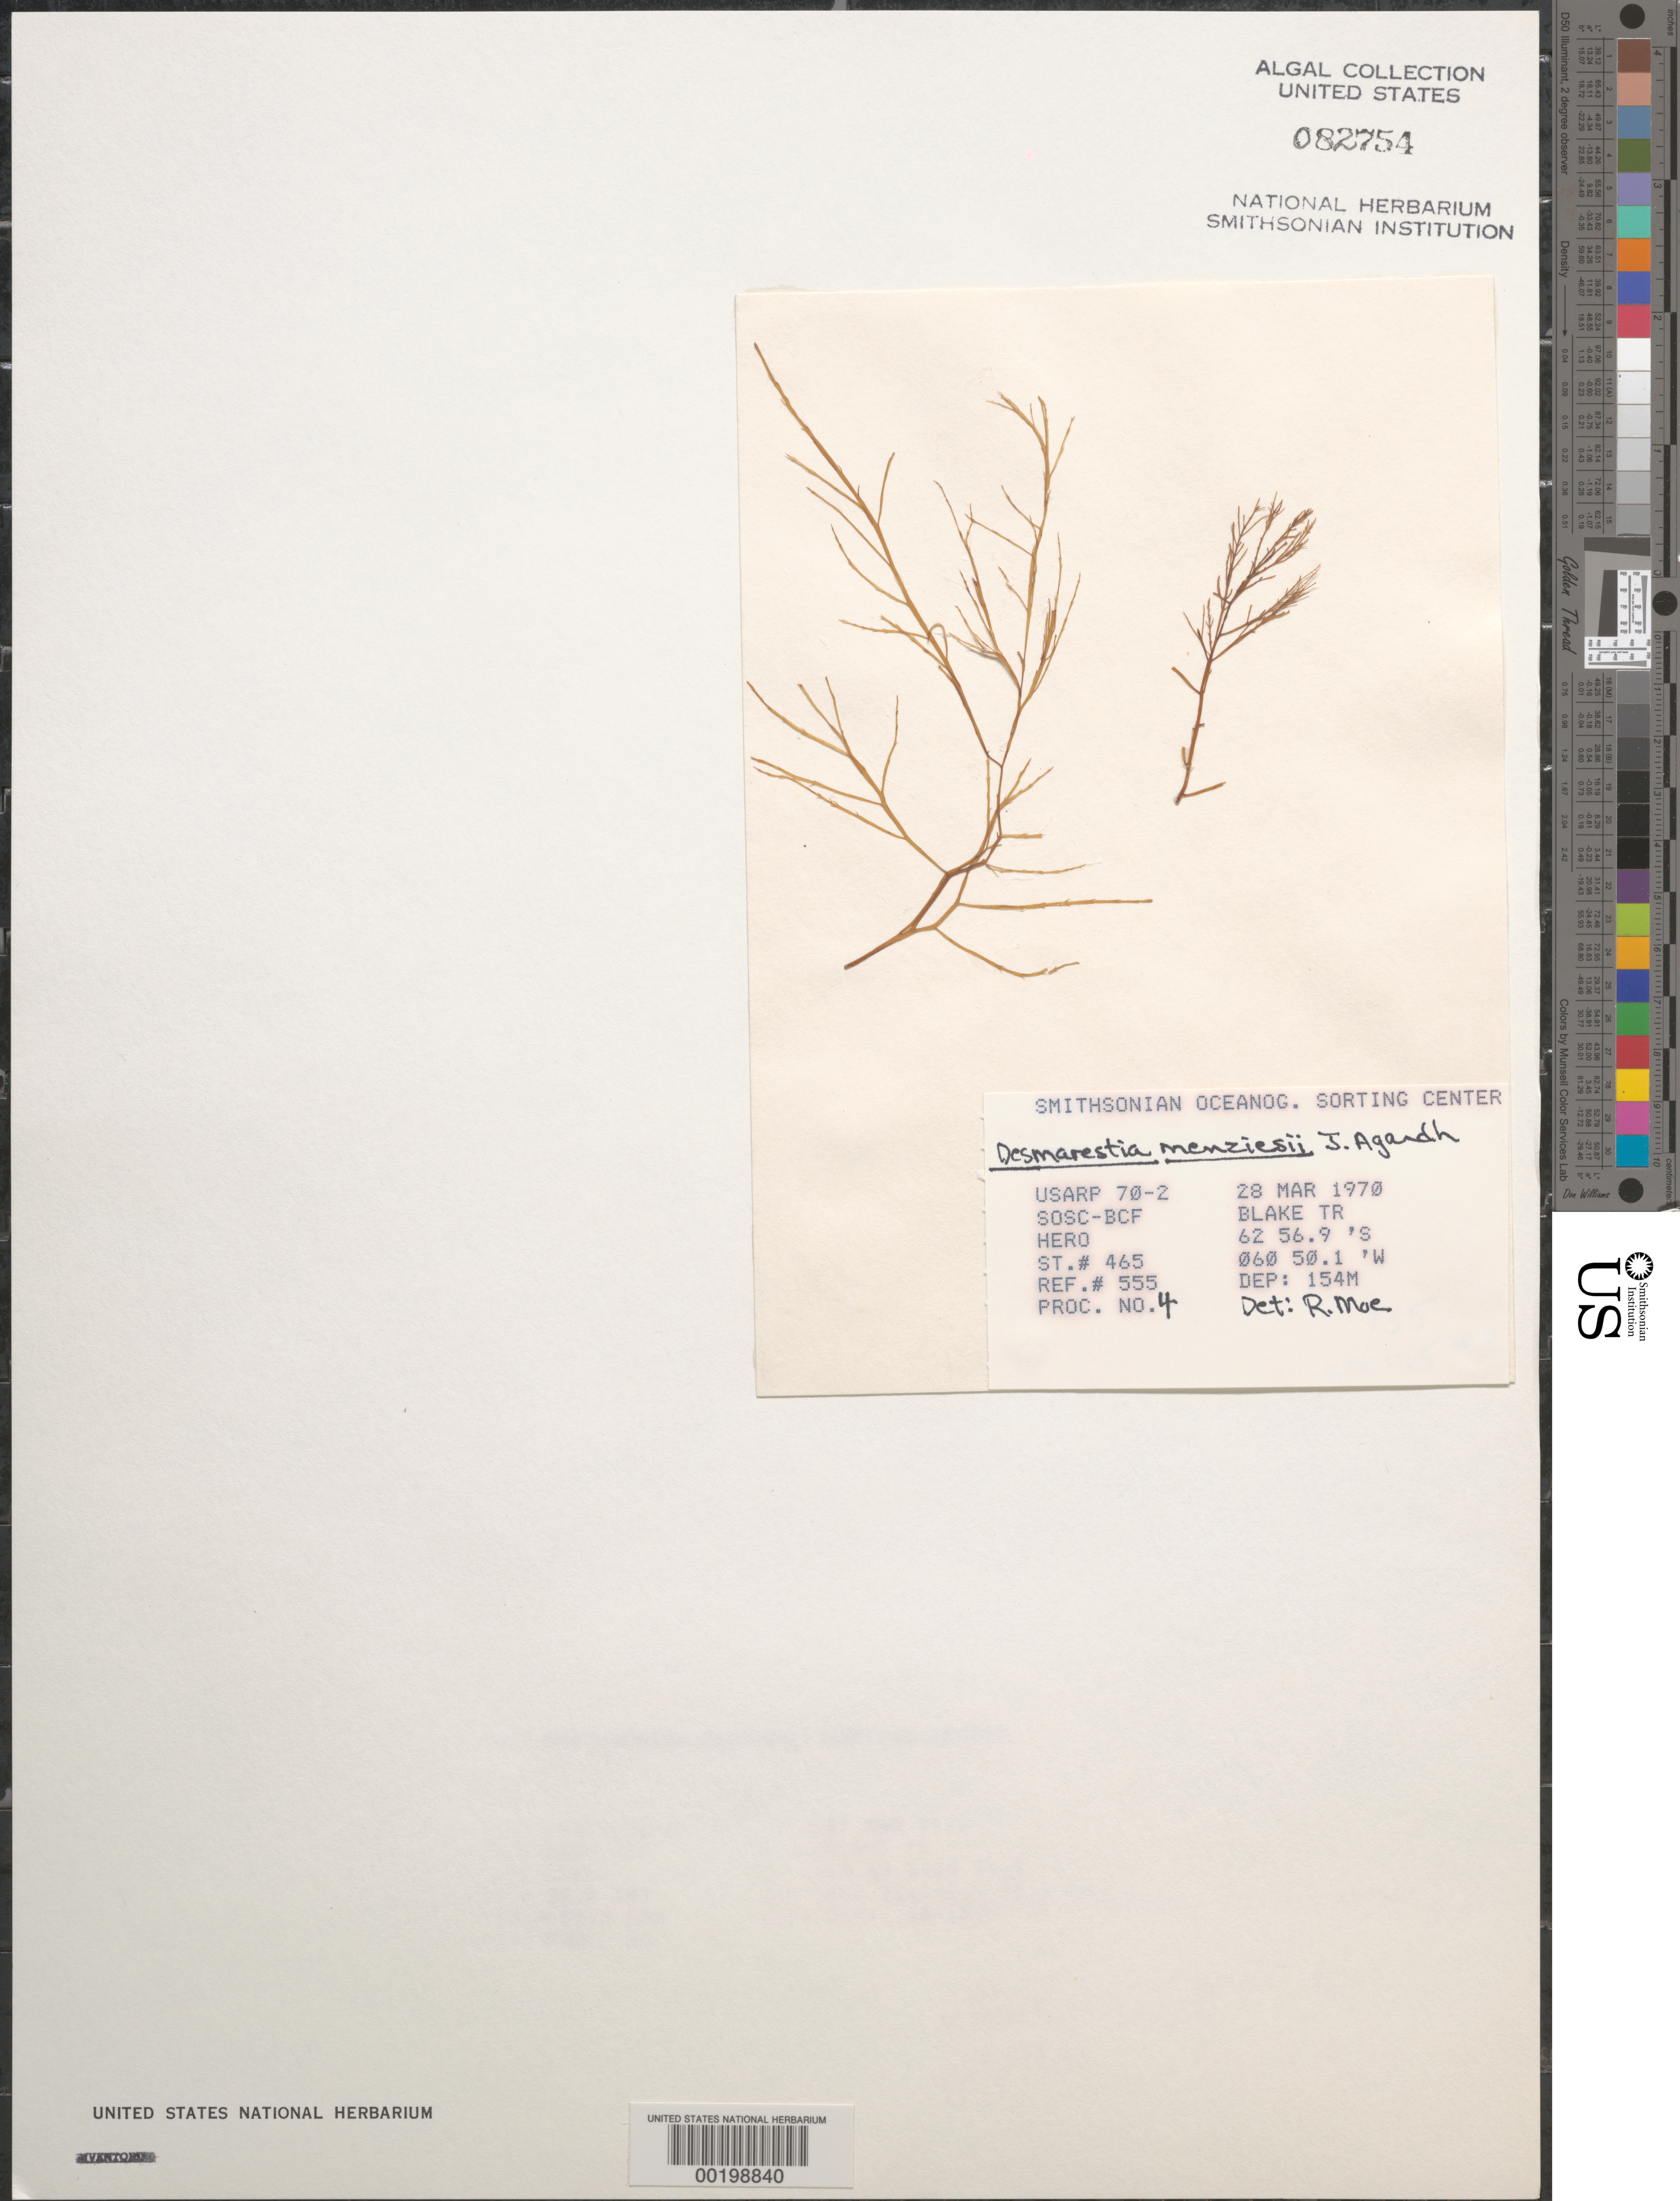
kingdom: Chromista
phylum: Ochrophyta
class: Phaeophyceae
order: Desmarestiales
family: Desmarestiaceae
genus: Desmarestia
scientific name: Desmarestia menziesii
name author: J. Agardh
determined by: Moe, R. L.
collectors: SOSC-BCF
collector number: Station 465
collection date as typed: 28 Mar 1970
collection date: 1970-03-28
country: Antarctica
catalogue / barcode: US 82754